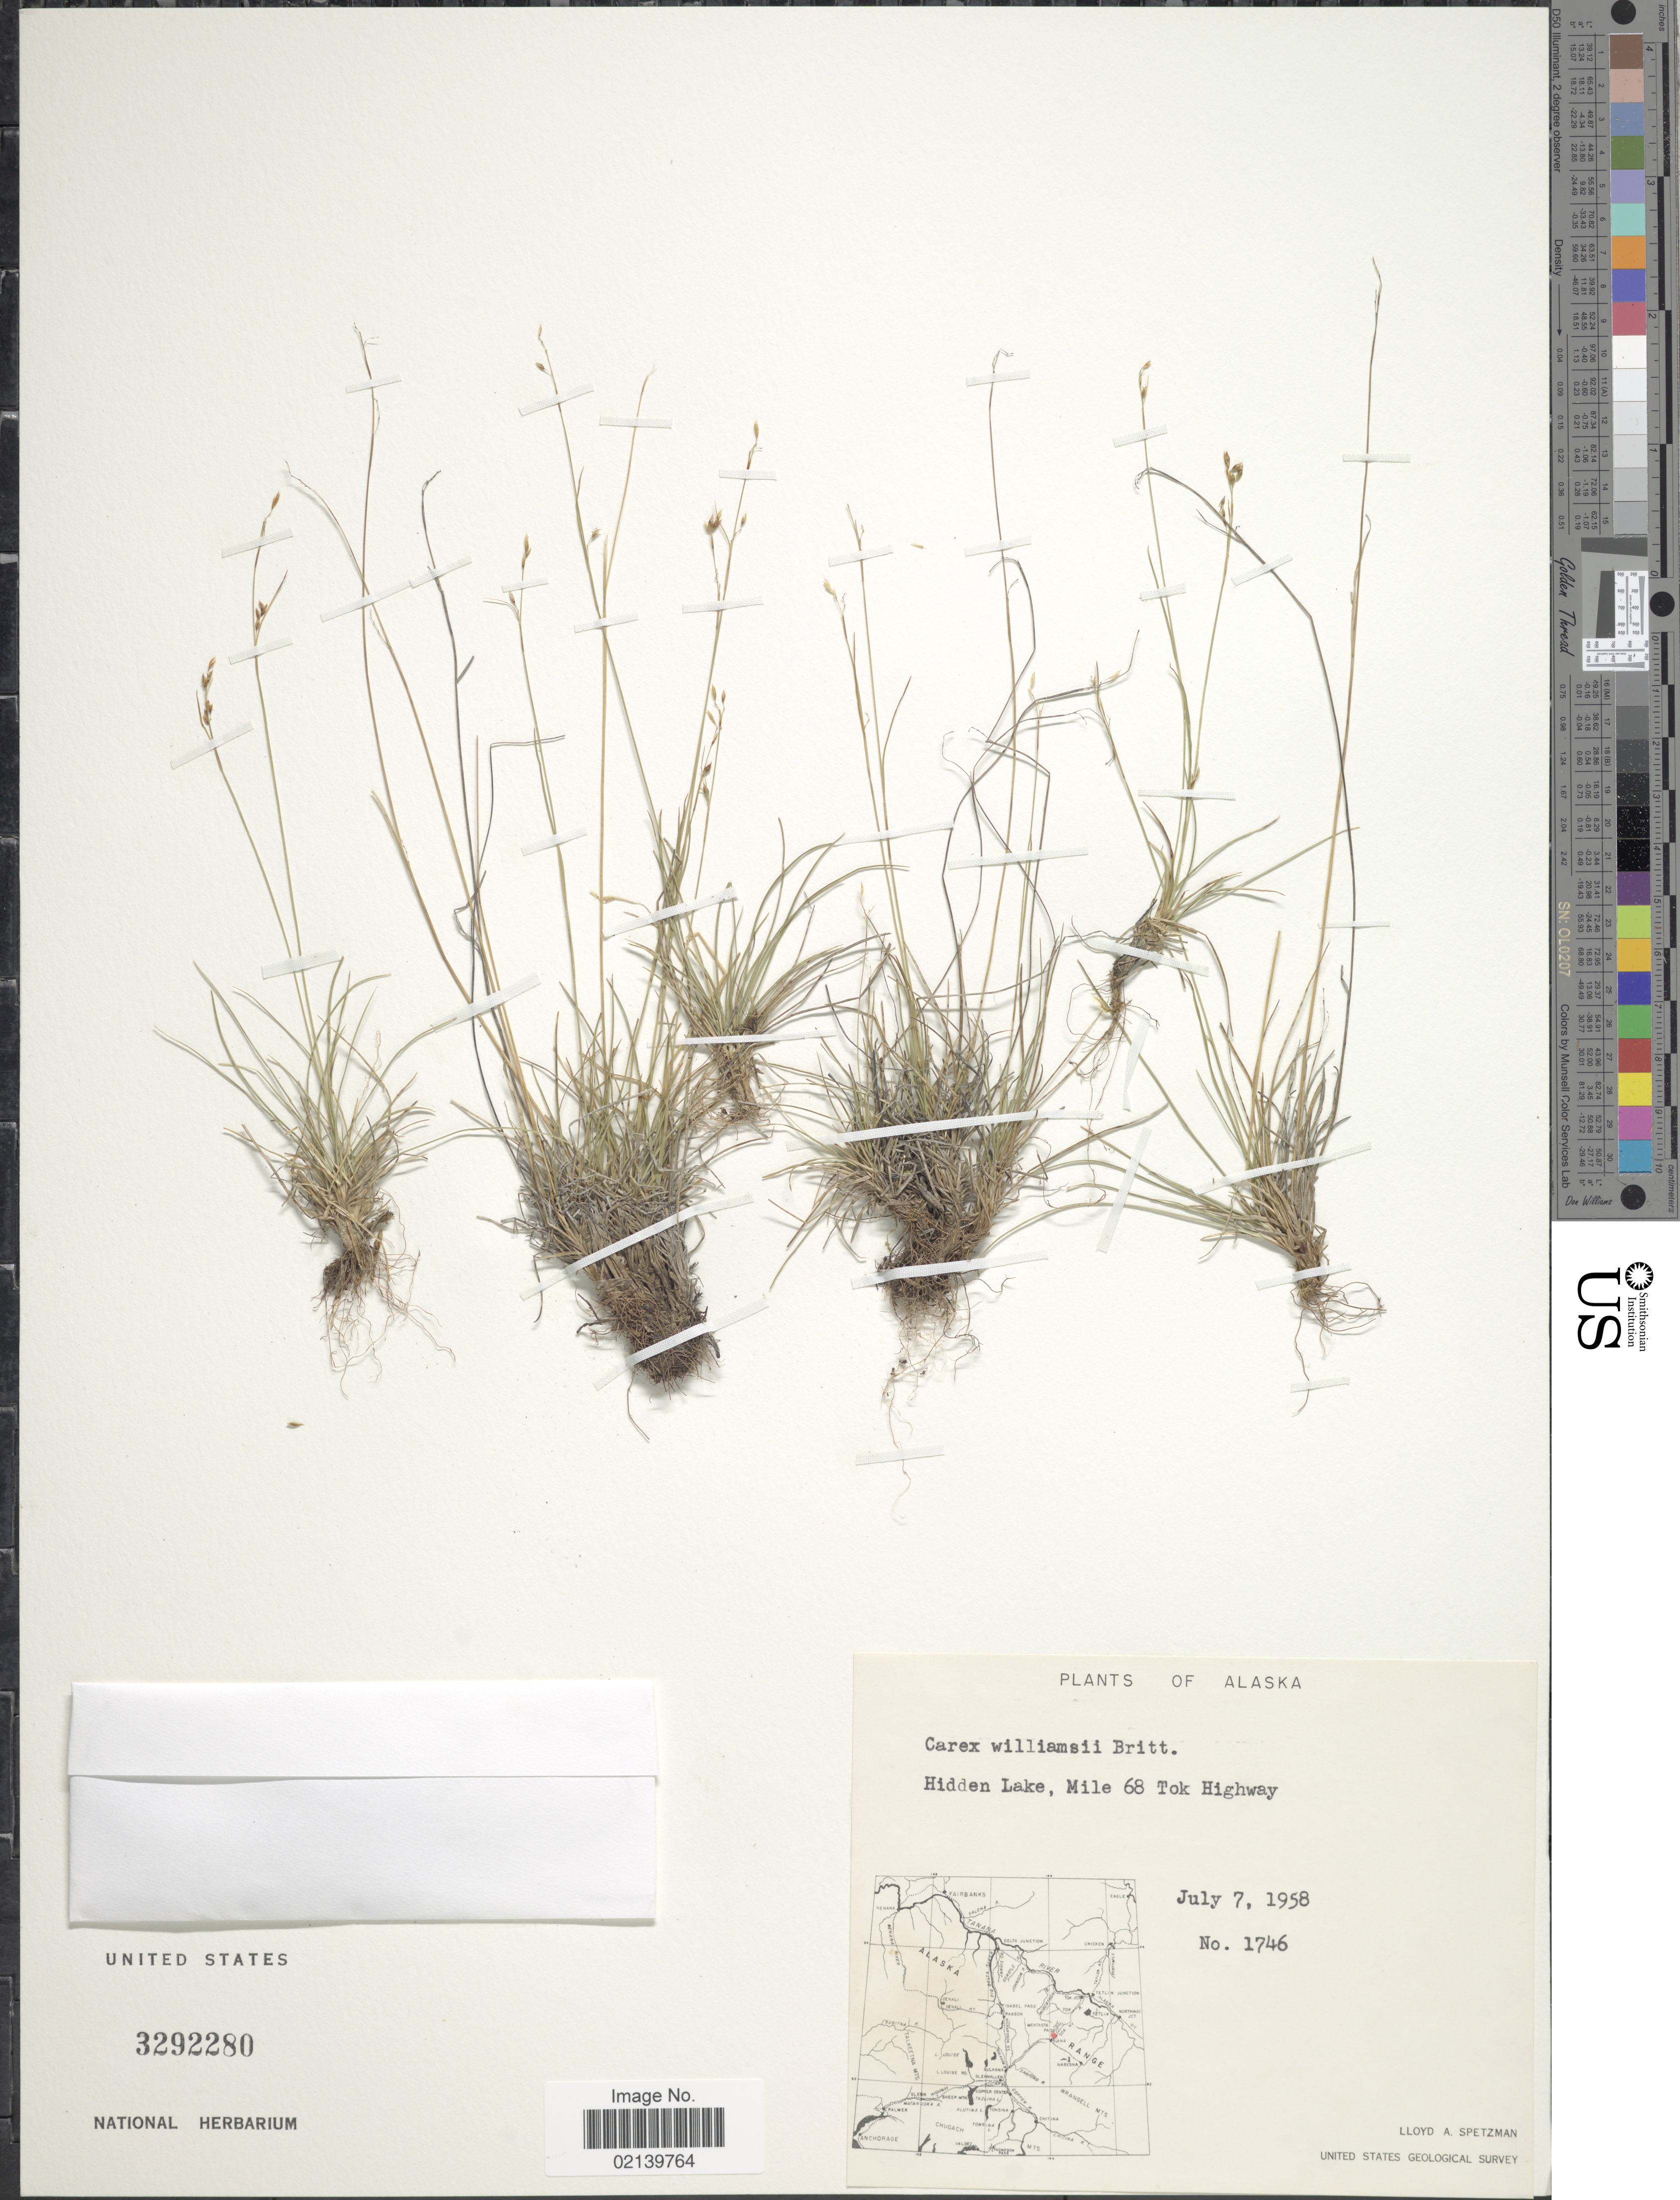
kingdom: Plantae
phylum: Tracheophyta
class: Liliopsida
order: Poales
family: Cyperaceae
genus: Carex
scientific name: Carex williamsii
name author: Britton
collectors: L. Spetzman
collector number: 1746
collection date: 1958-07-07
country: United States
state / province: Alaska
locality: Hidden Lake, Mile 68 Tok Highway.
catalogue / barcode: US 3292280